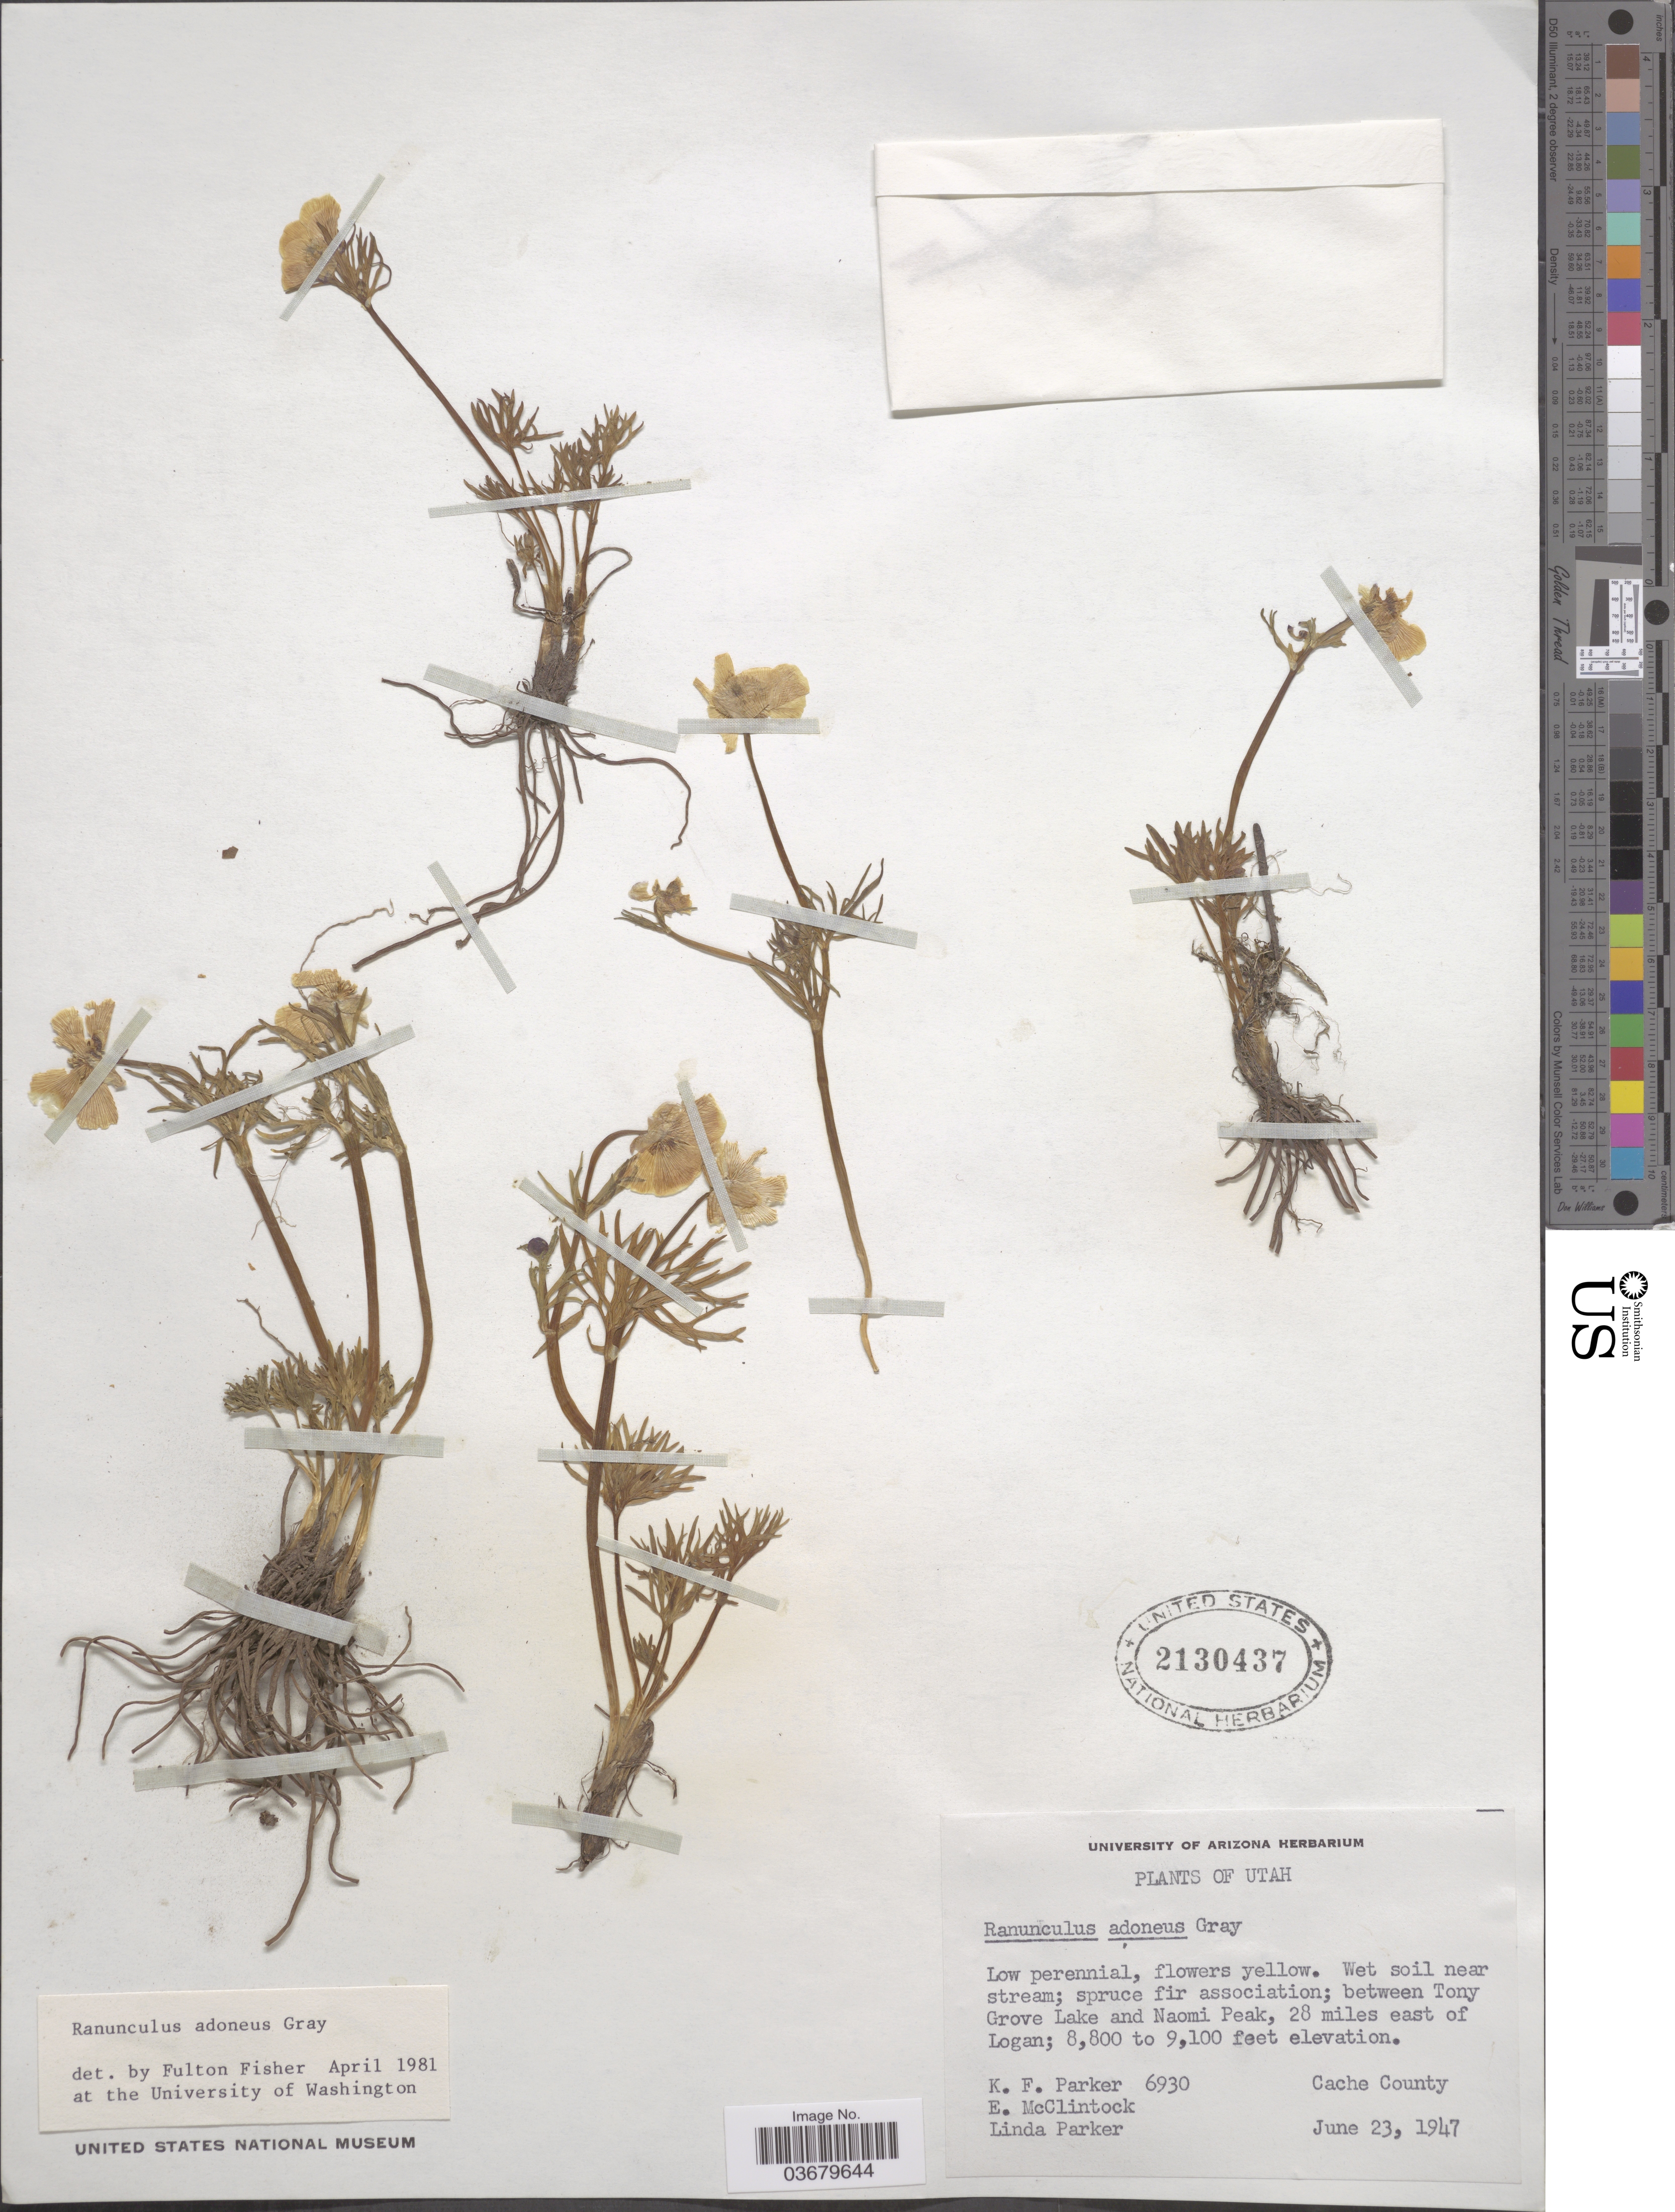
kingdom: Plantae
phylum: Tracheophyta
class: Magnoliopsida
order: Ranunculales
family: Ranunculaceae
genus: Ranunculus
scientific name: Ranunculus adoneus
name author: A. Gray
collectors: K. F. Parker, E. McClintock & L. Parker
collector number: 6930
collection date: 1947-06-23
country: United States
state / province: Utah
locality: Between Tony Grove Lake and Naomi Peak, 28 miles east of Logan. Cache County.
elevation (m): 2682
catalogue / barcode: US 2130437